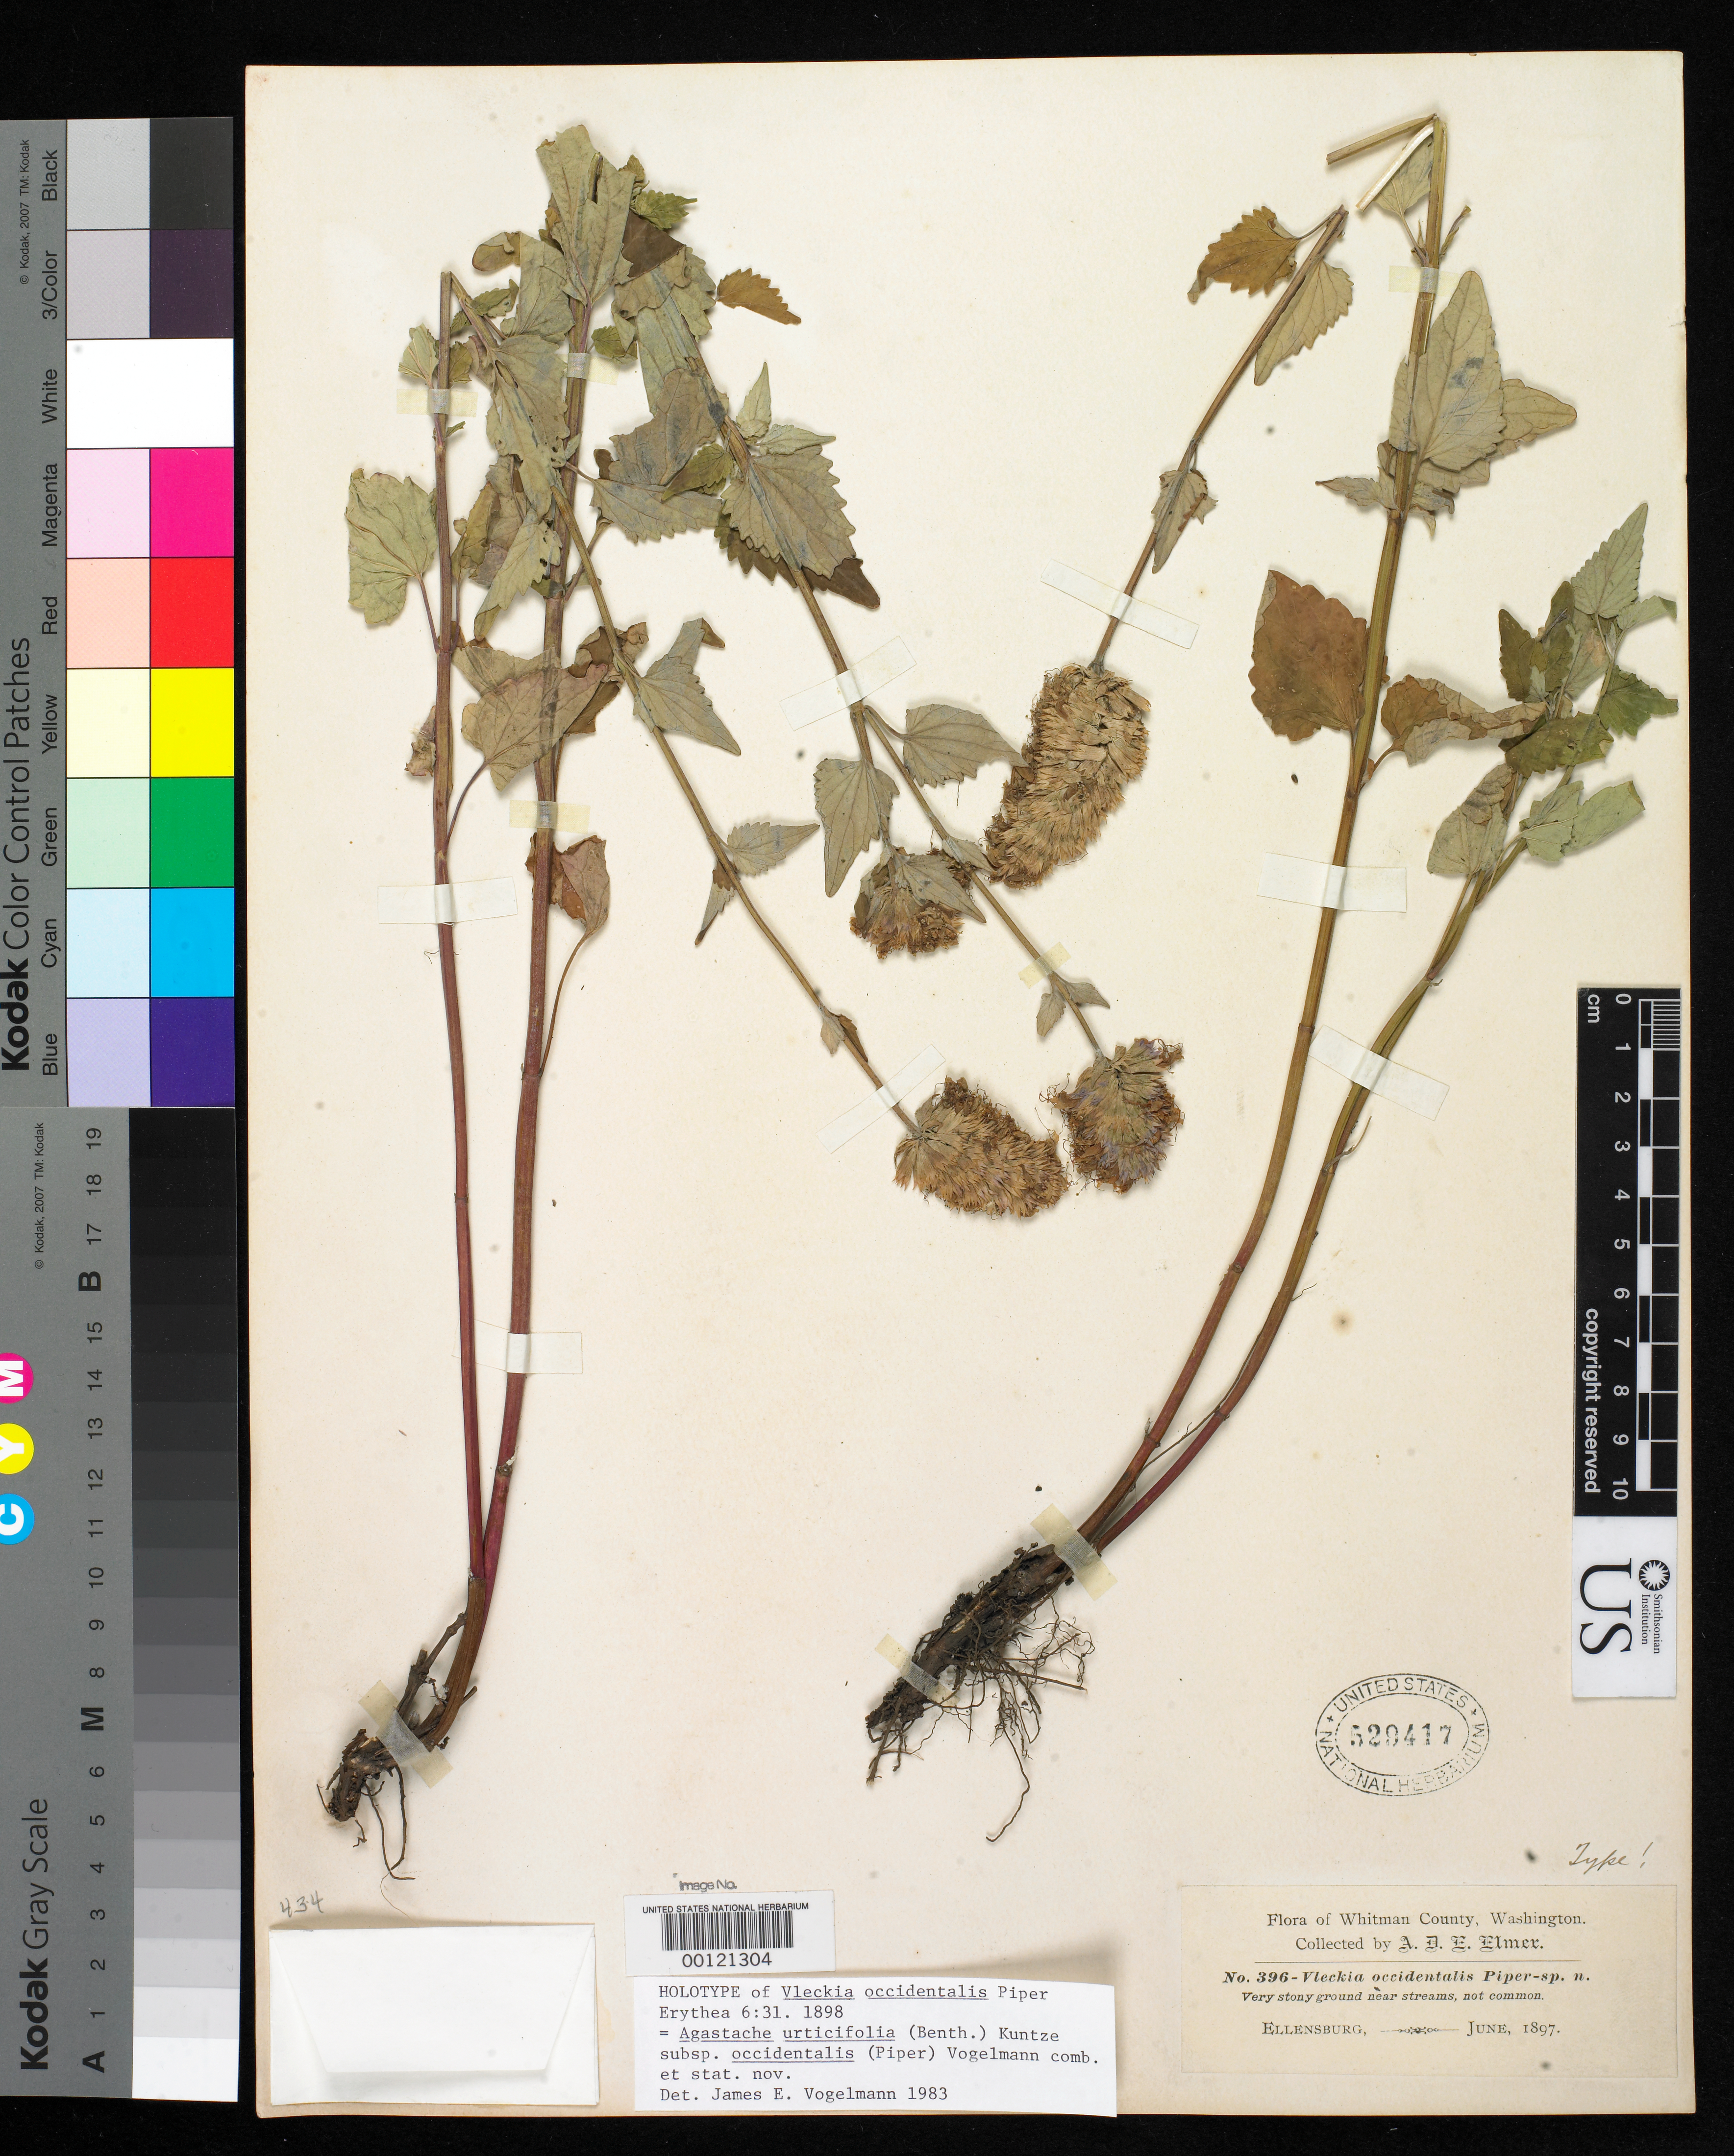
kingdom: Plantae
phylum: Tracheophyta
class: Magnoliopsida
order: Lamiales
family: Lamiaceae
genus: Vleckia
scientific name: Vleckia occidentalis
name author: Piper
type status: Holotype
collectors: A. D. E. Elmer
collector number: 396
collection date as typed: Jun 1897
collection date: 1897-06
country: United States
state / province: Washington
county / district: Whitman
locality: Ellensberg.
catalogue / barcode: US 529417